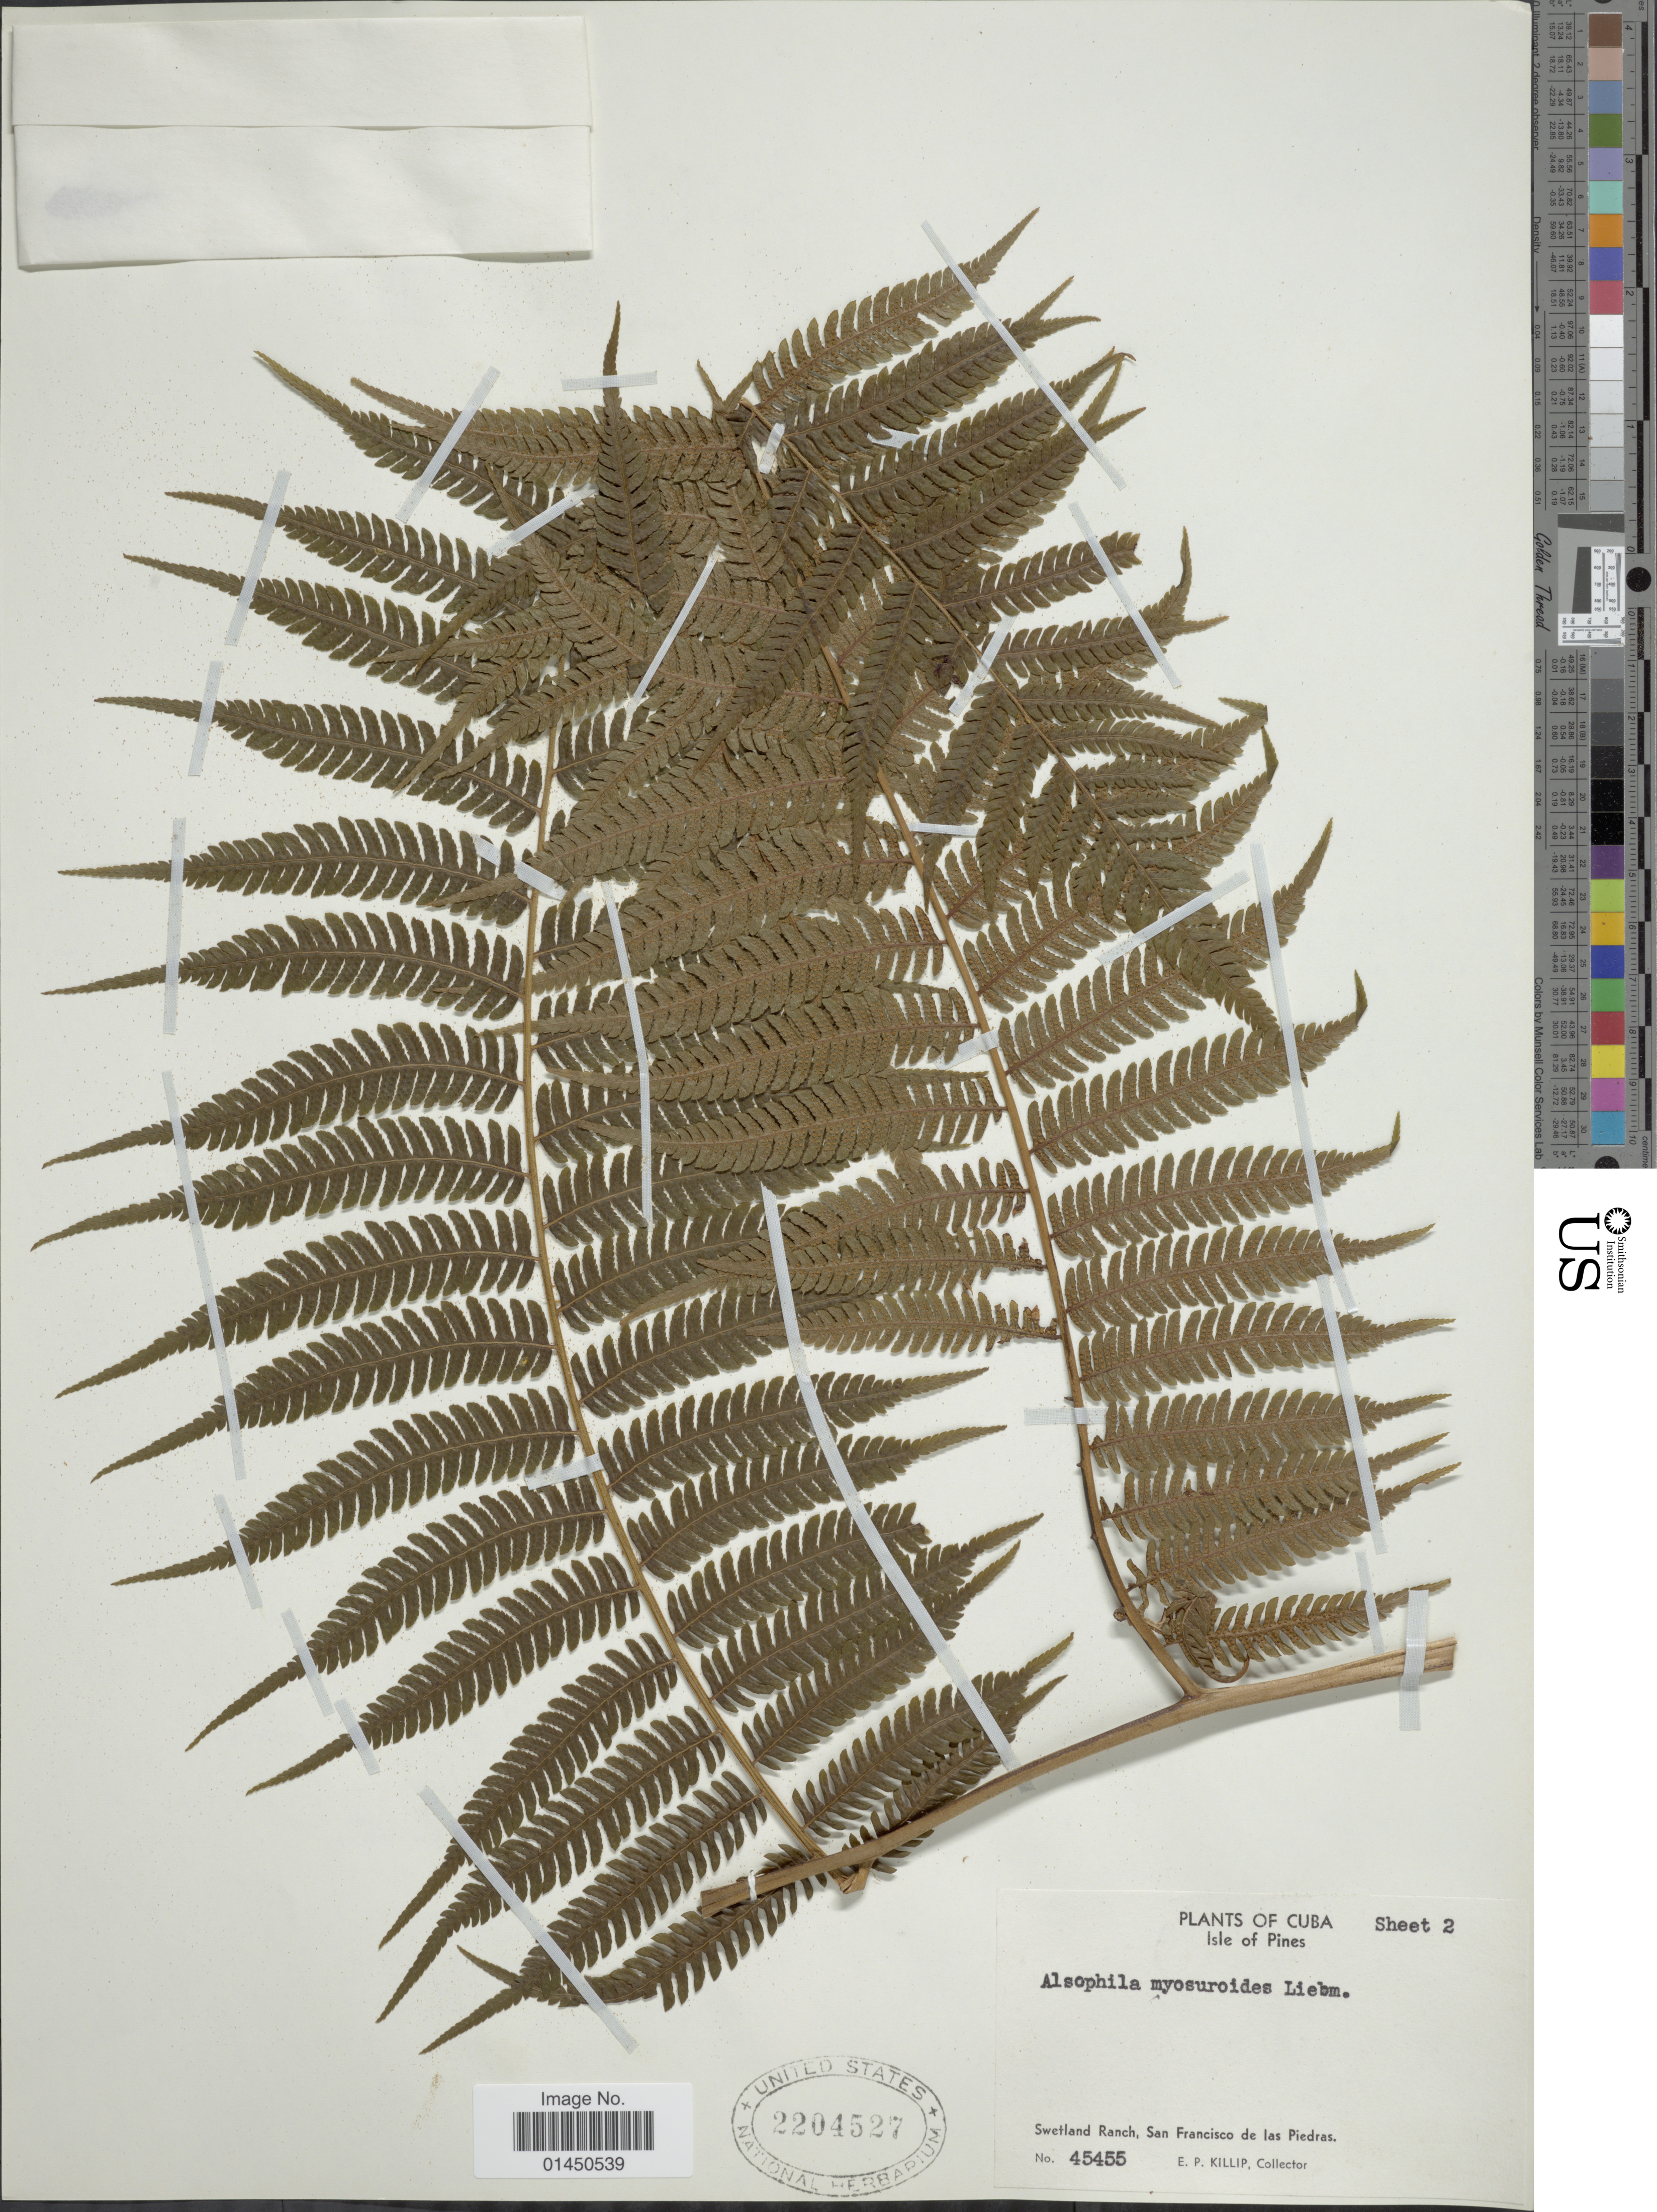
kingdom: Plantae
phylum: Tracheophyta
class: Polypodiopsida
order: Cyatheales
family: Cyatheaceae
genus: Cyathea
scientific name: Cyathea myosuriodes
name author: (Liebm.) Domin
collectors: E. P. Killip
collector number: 45455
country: Cuba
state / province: Isla de la Juventud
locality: Isle of Pines, Swetland Ranch, San Francisco de las Piedras.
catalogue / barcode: US 2204527